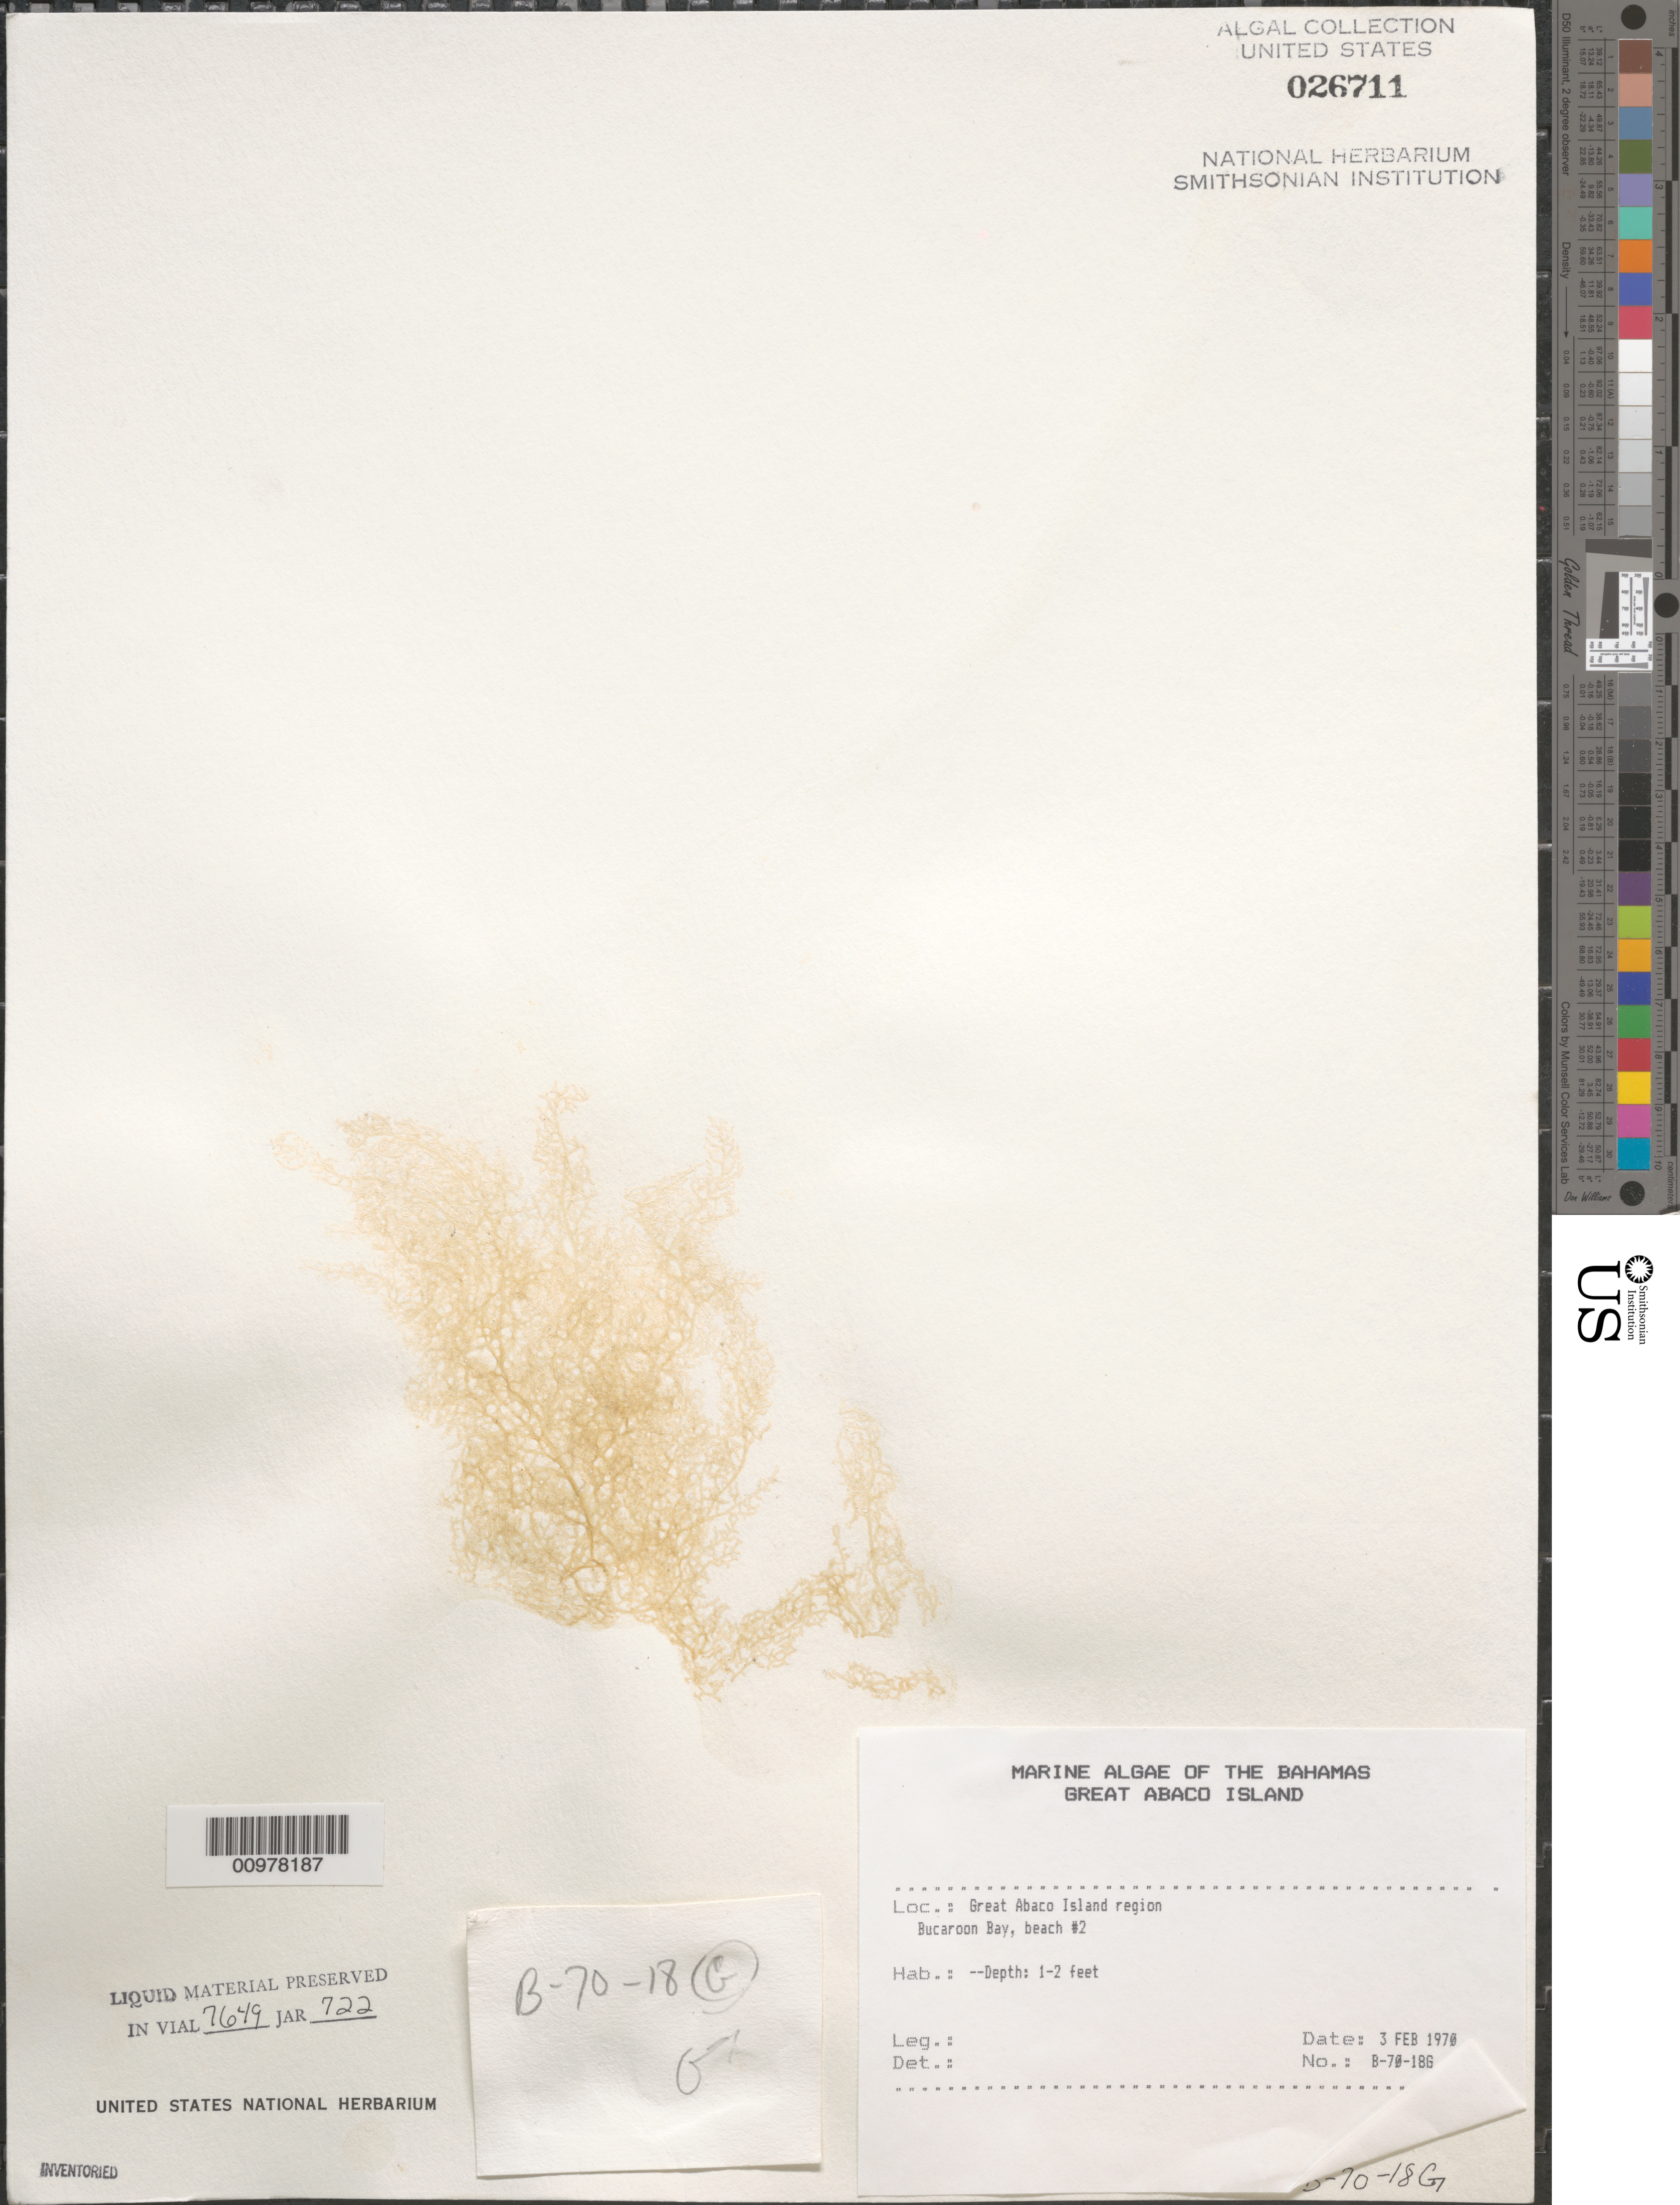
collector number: B-70-18g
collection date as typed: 03 Feb 1970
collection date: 1970-02-03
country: Bahamas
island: Great Abaco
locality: Buckaroon Bay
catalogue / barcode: US 26711